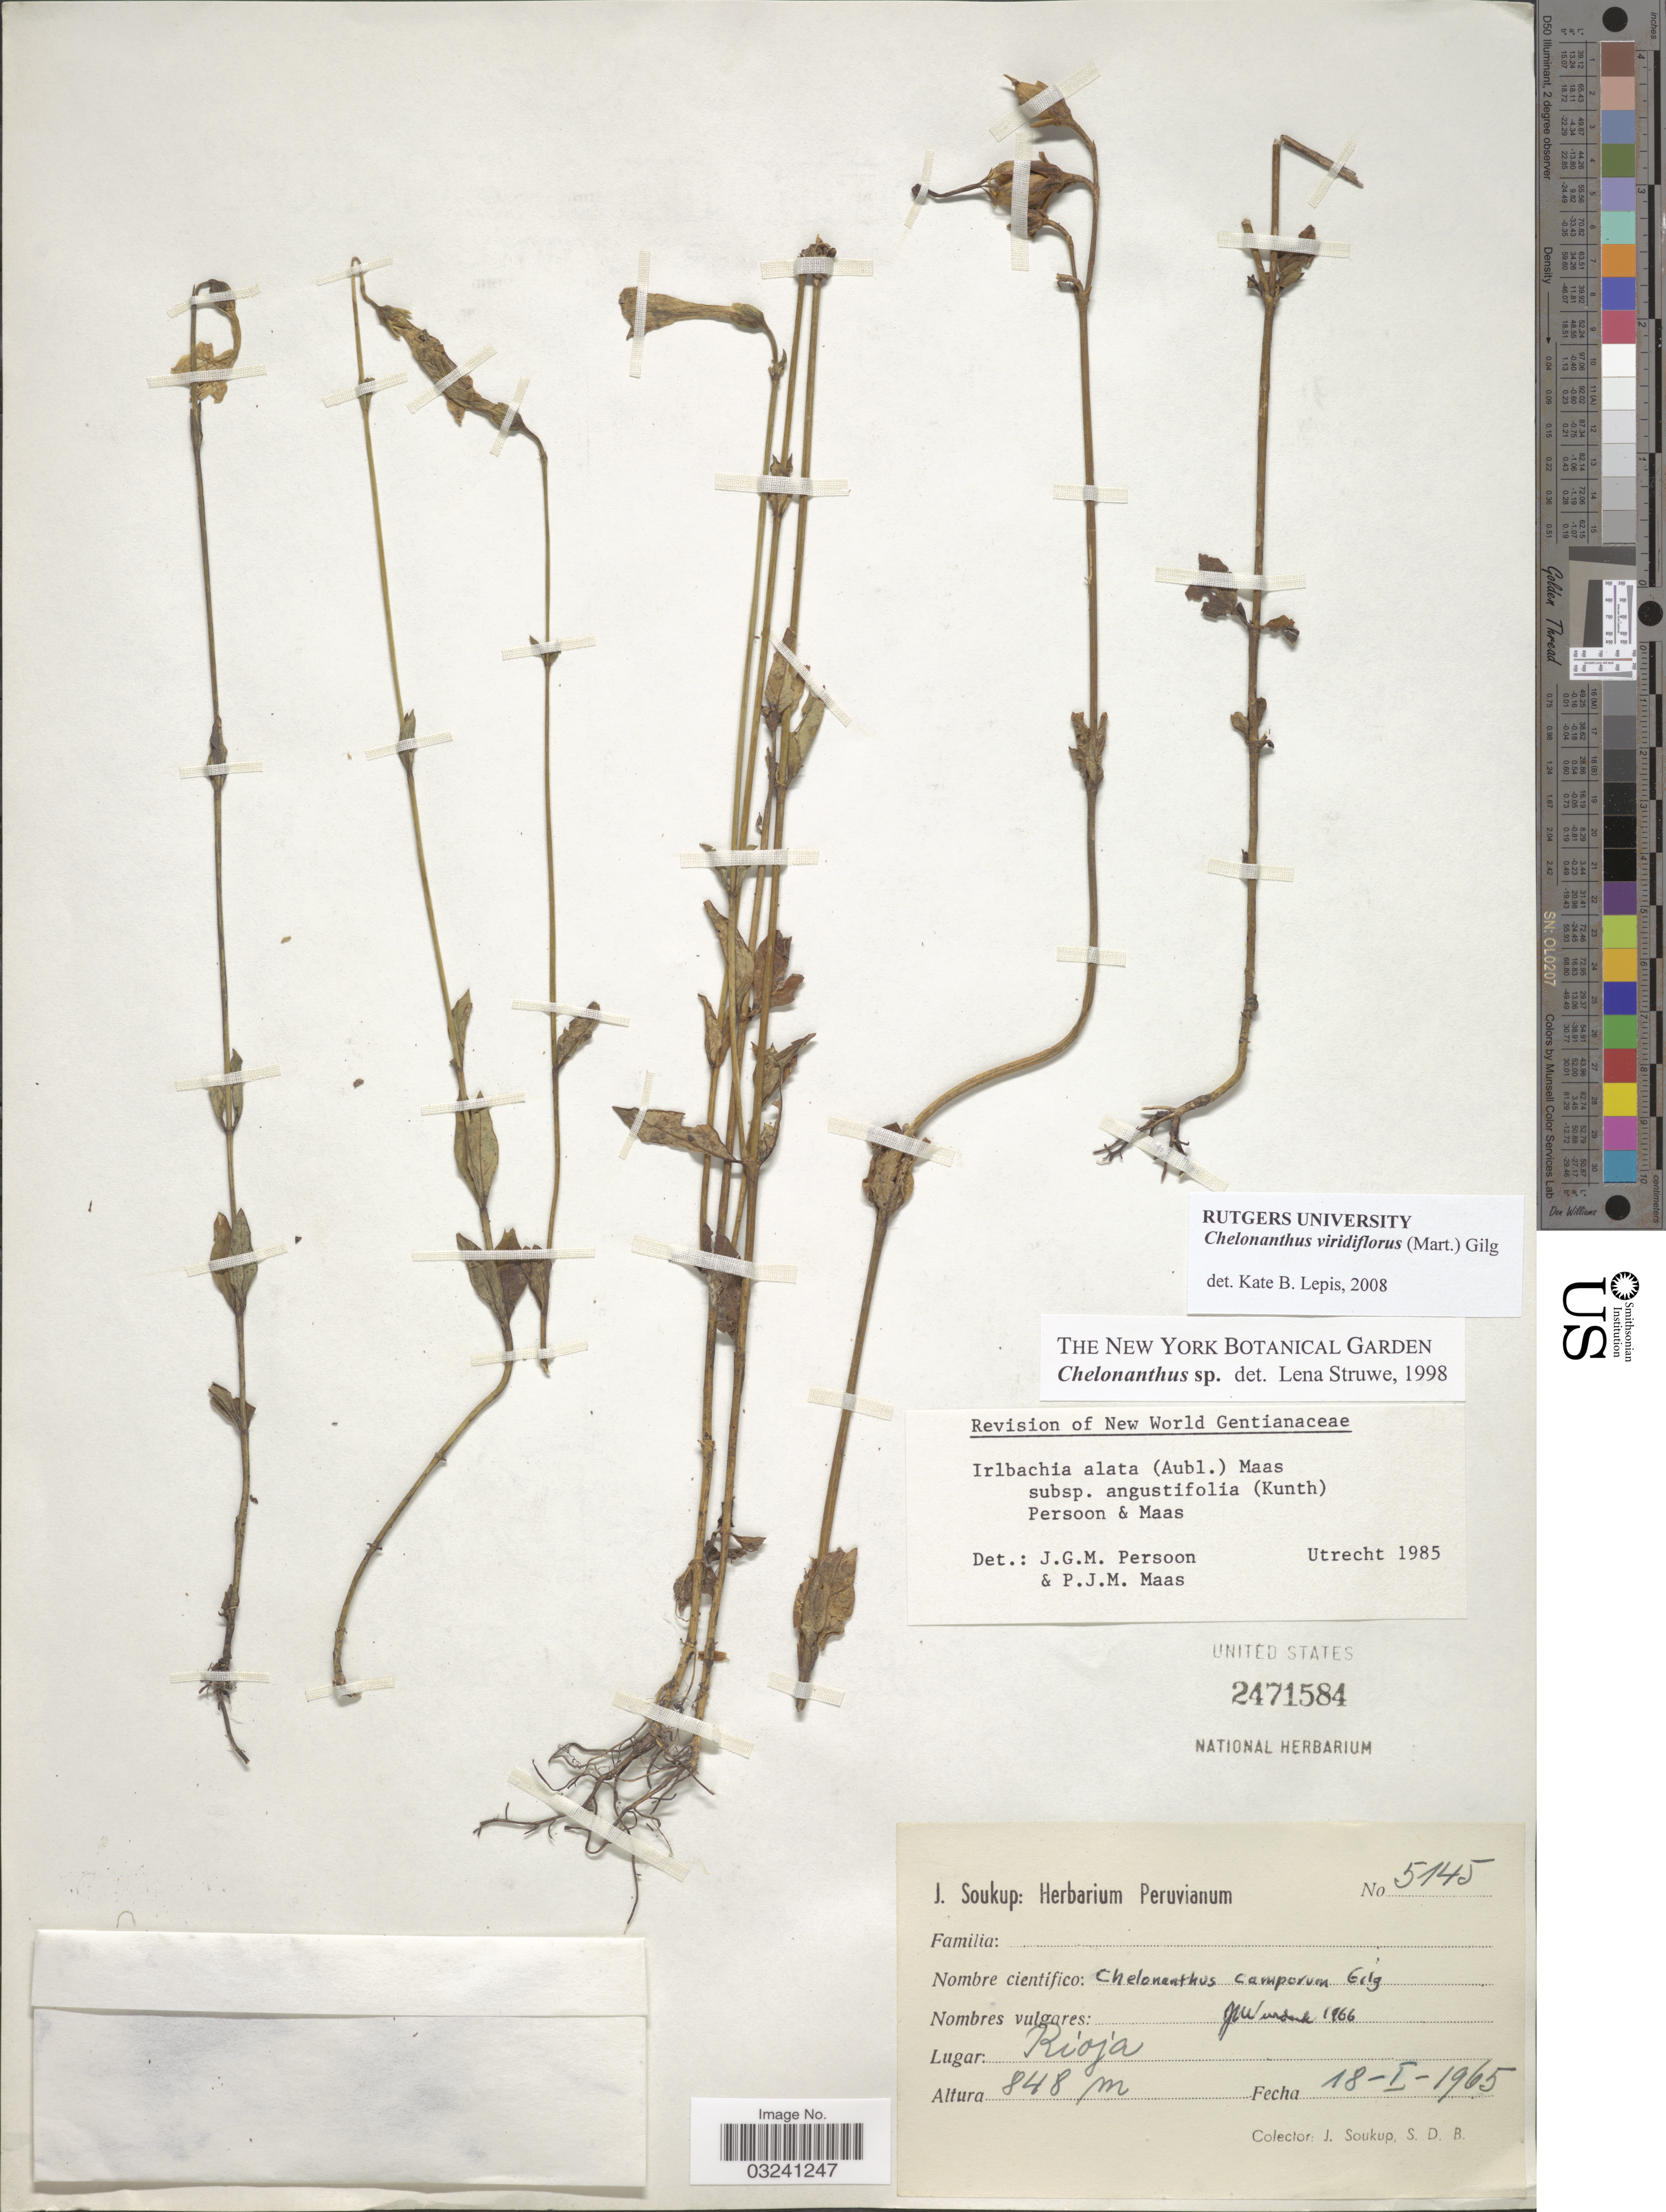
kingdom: Plantae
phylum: Tracheophyta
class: Magnoliopsida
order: Gentianales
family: Gentianaceae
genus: Chelonanthus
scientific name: Chelonanthus viridiflorus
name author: (Mart.) Gilg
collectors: J. Soukup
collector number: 5145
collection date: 1965-01-18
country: Peru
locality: Rioja.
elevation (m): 848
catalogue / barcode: US 2471584